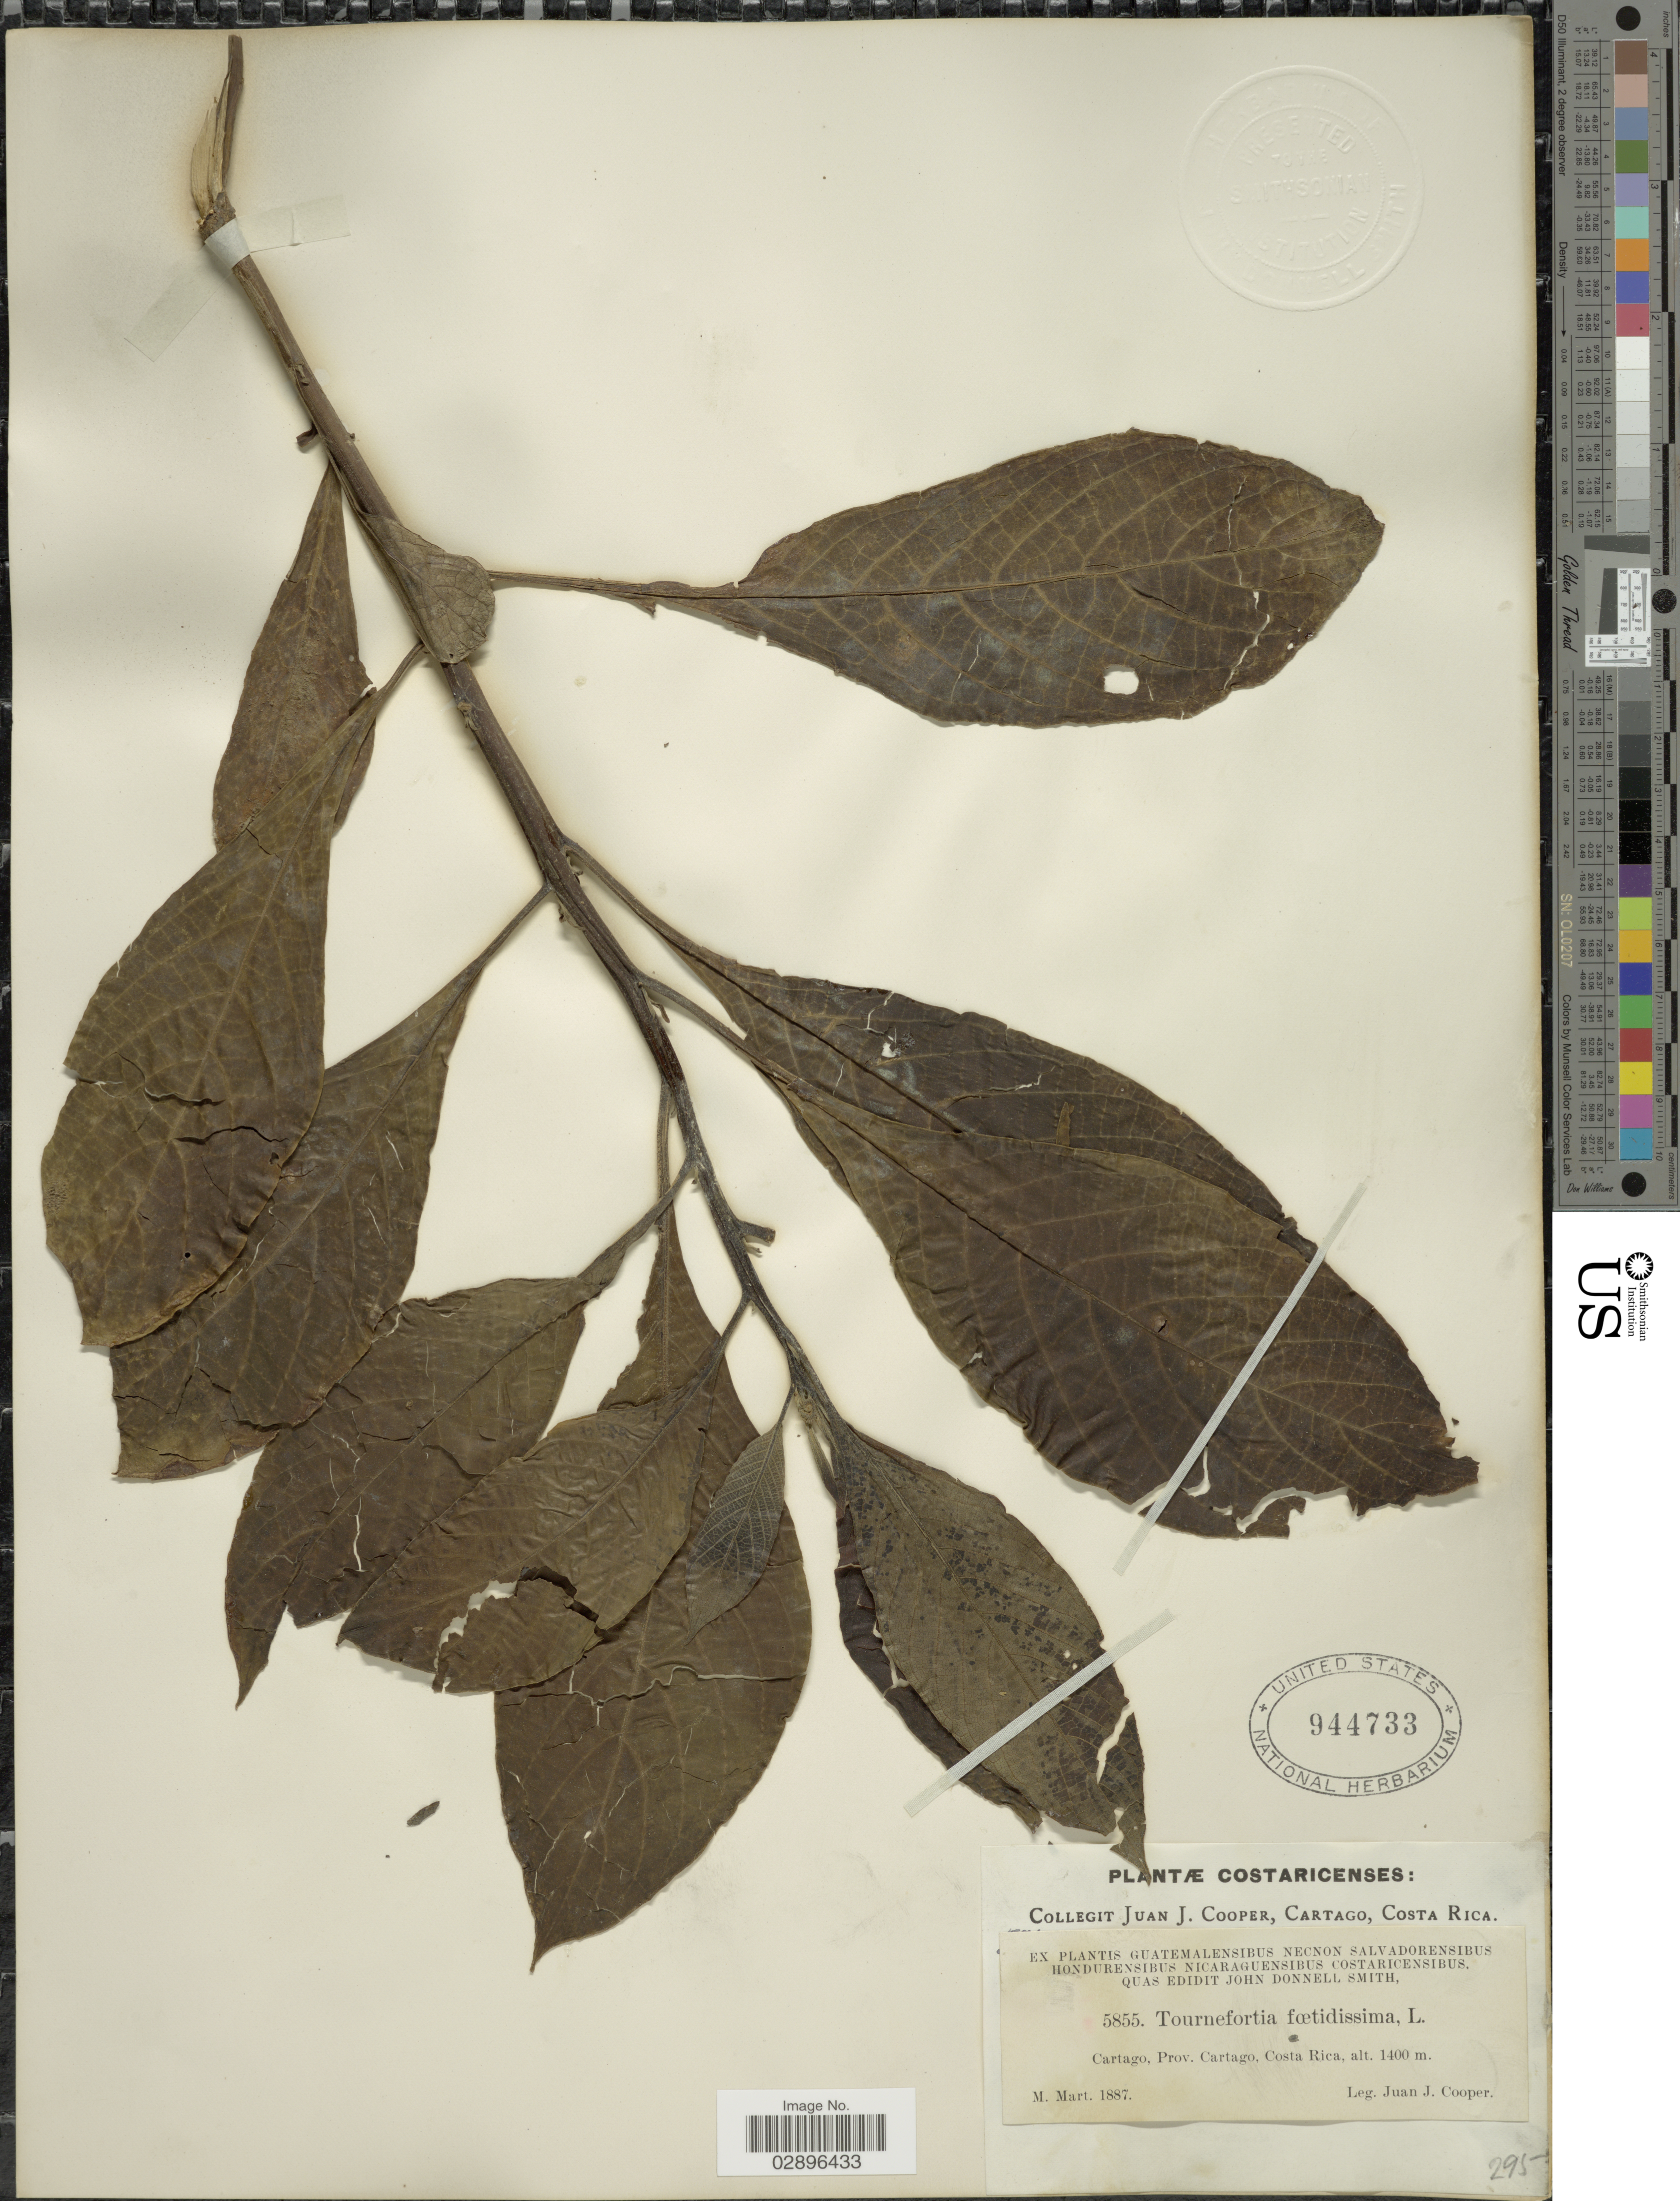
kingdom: Plantae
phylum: Tracheophyta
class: Magnoliopsida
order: Boraginales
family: Heliotropiaceae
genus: Tournefortia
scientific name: Tournefortia glabra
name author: L.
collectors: J. J. Cooper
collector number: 5855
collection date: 1887-03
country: Costa Rica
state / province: Cartago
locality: Cartago, Prov. Cartago.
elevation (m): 1400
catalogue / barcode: US 944733